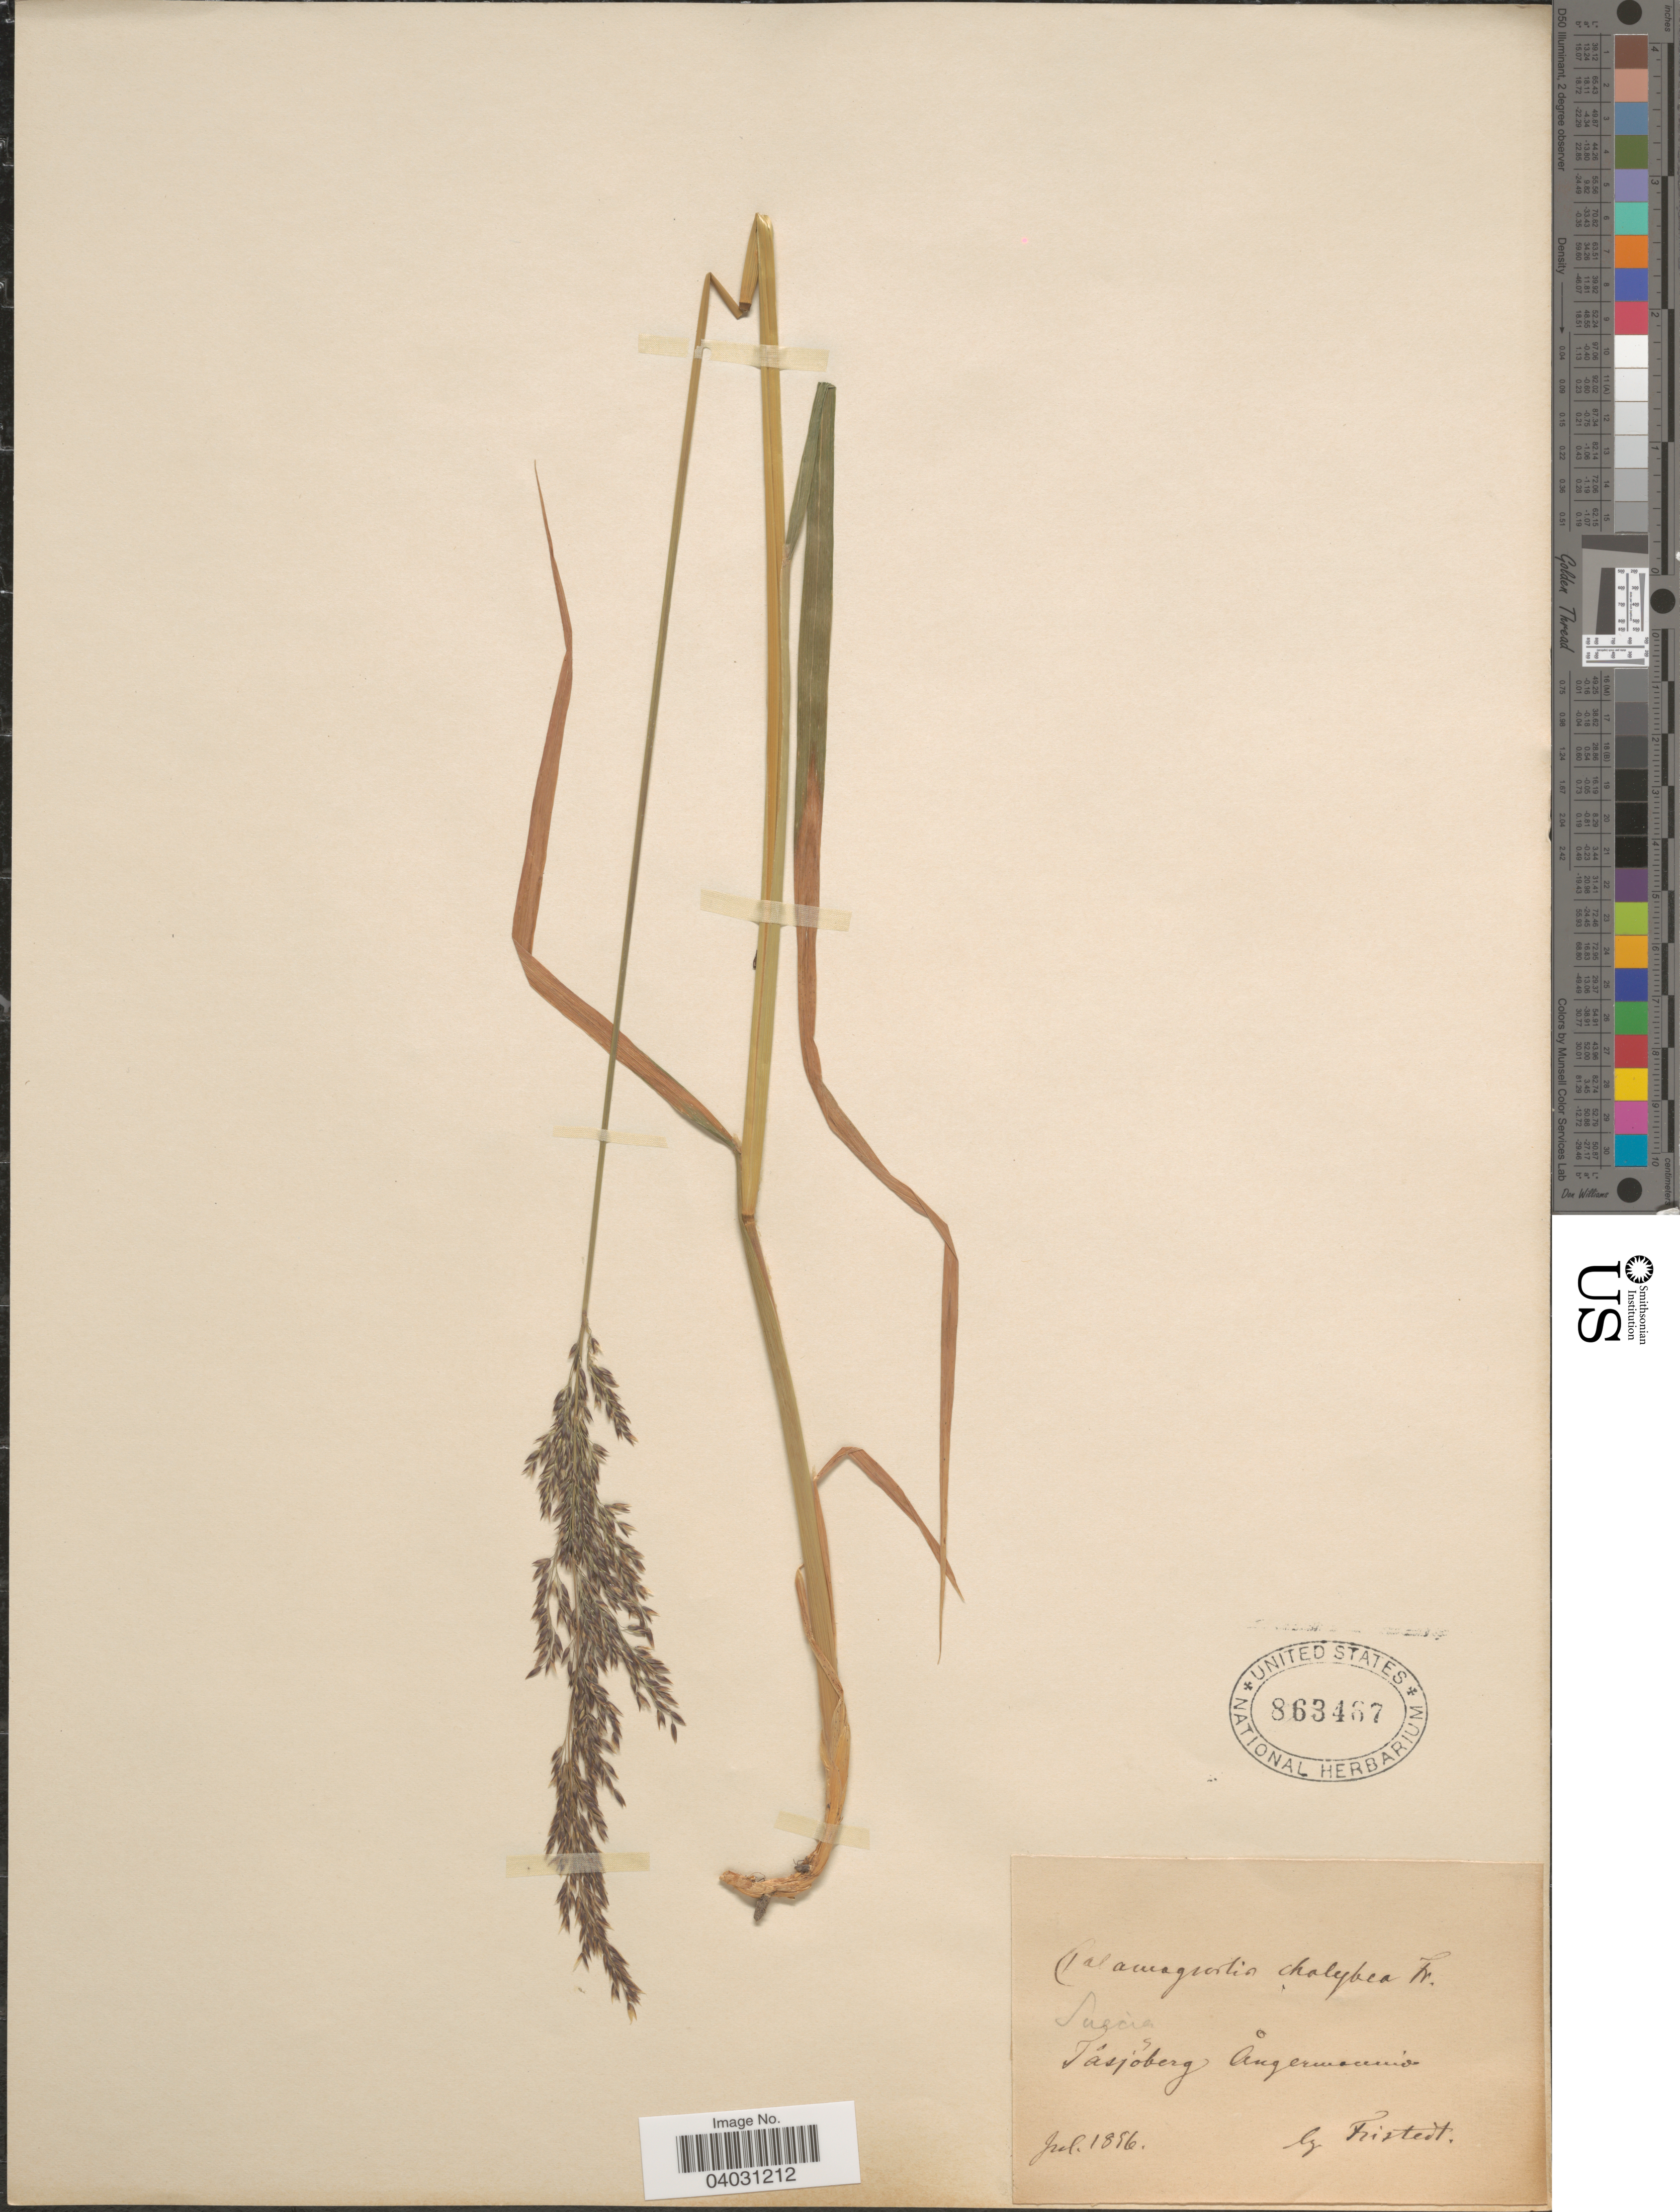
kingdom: Plantae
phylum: Tracheophyta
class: Liliopsida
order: Poales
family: Poaceae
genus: Calamagrostis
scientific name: Calamagrostis chalybaea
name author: Fr. a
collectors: Fristedt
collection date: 1856-07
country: Sweden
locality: Suecia. Tåsjöberg Ångermannia.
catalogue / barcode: US 863467